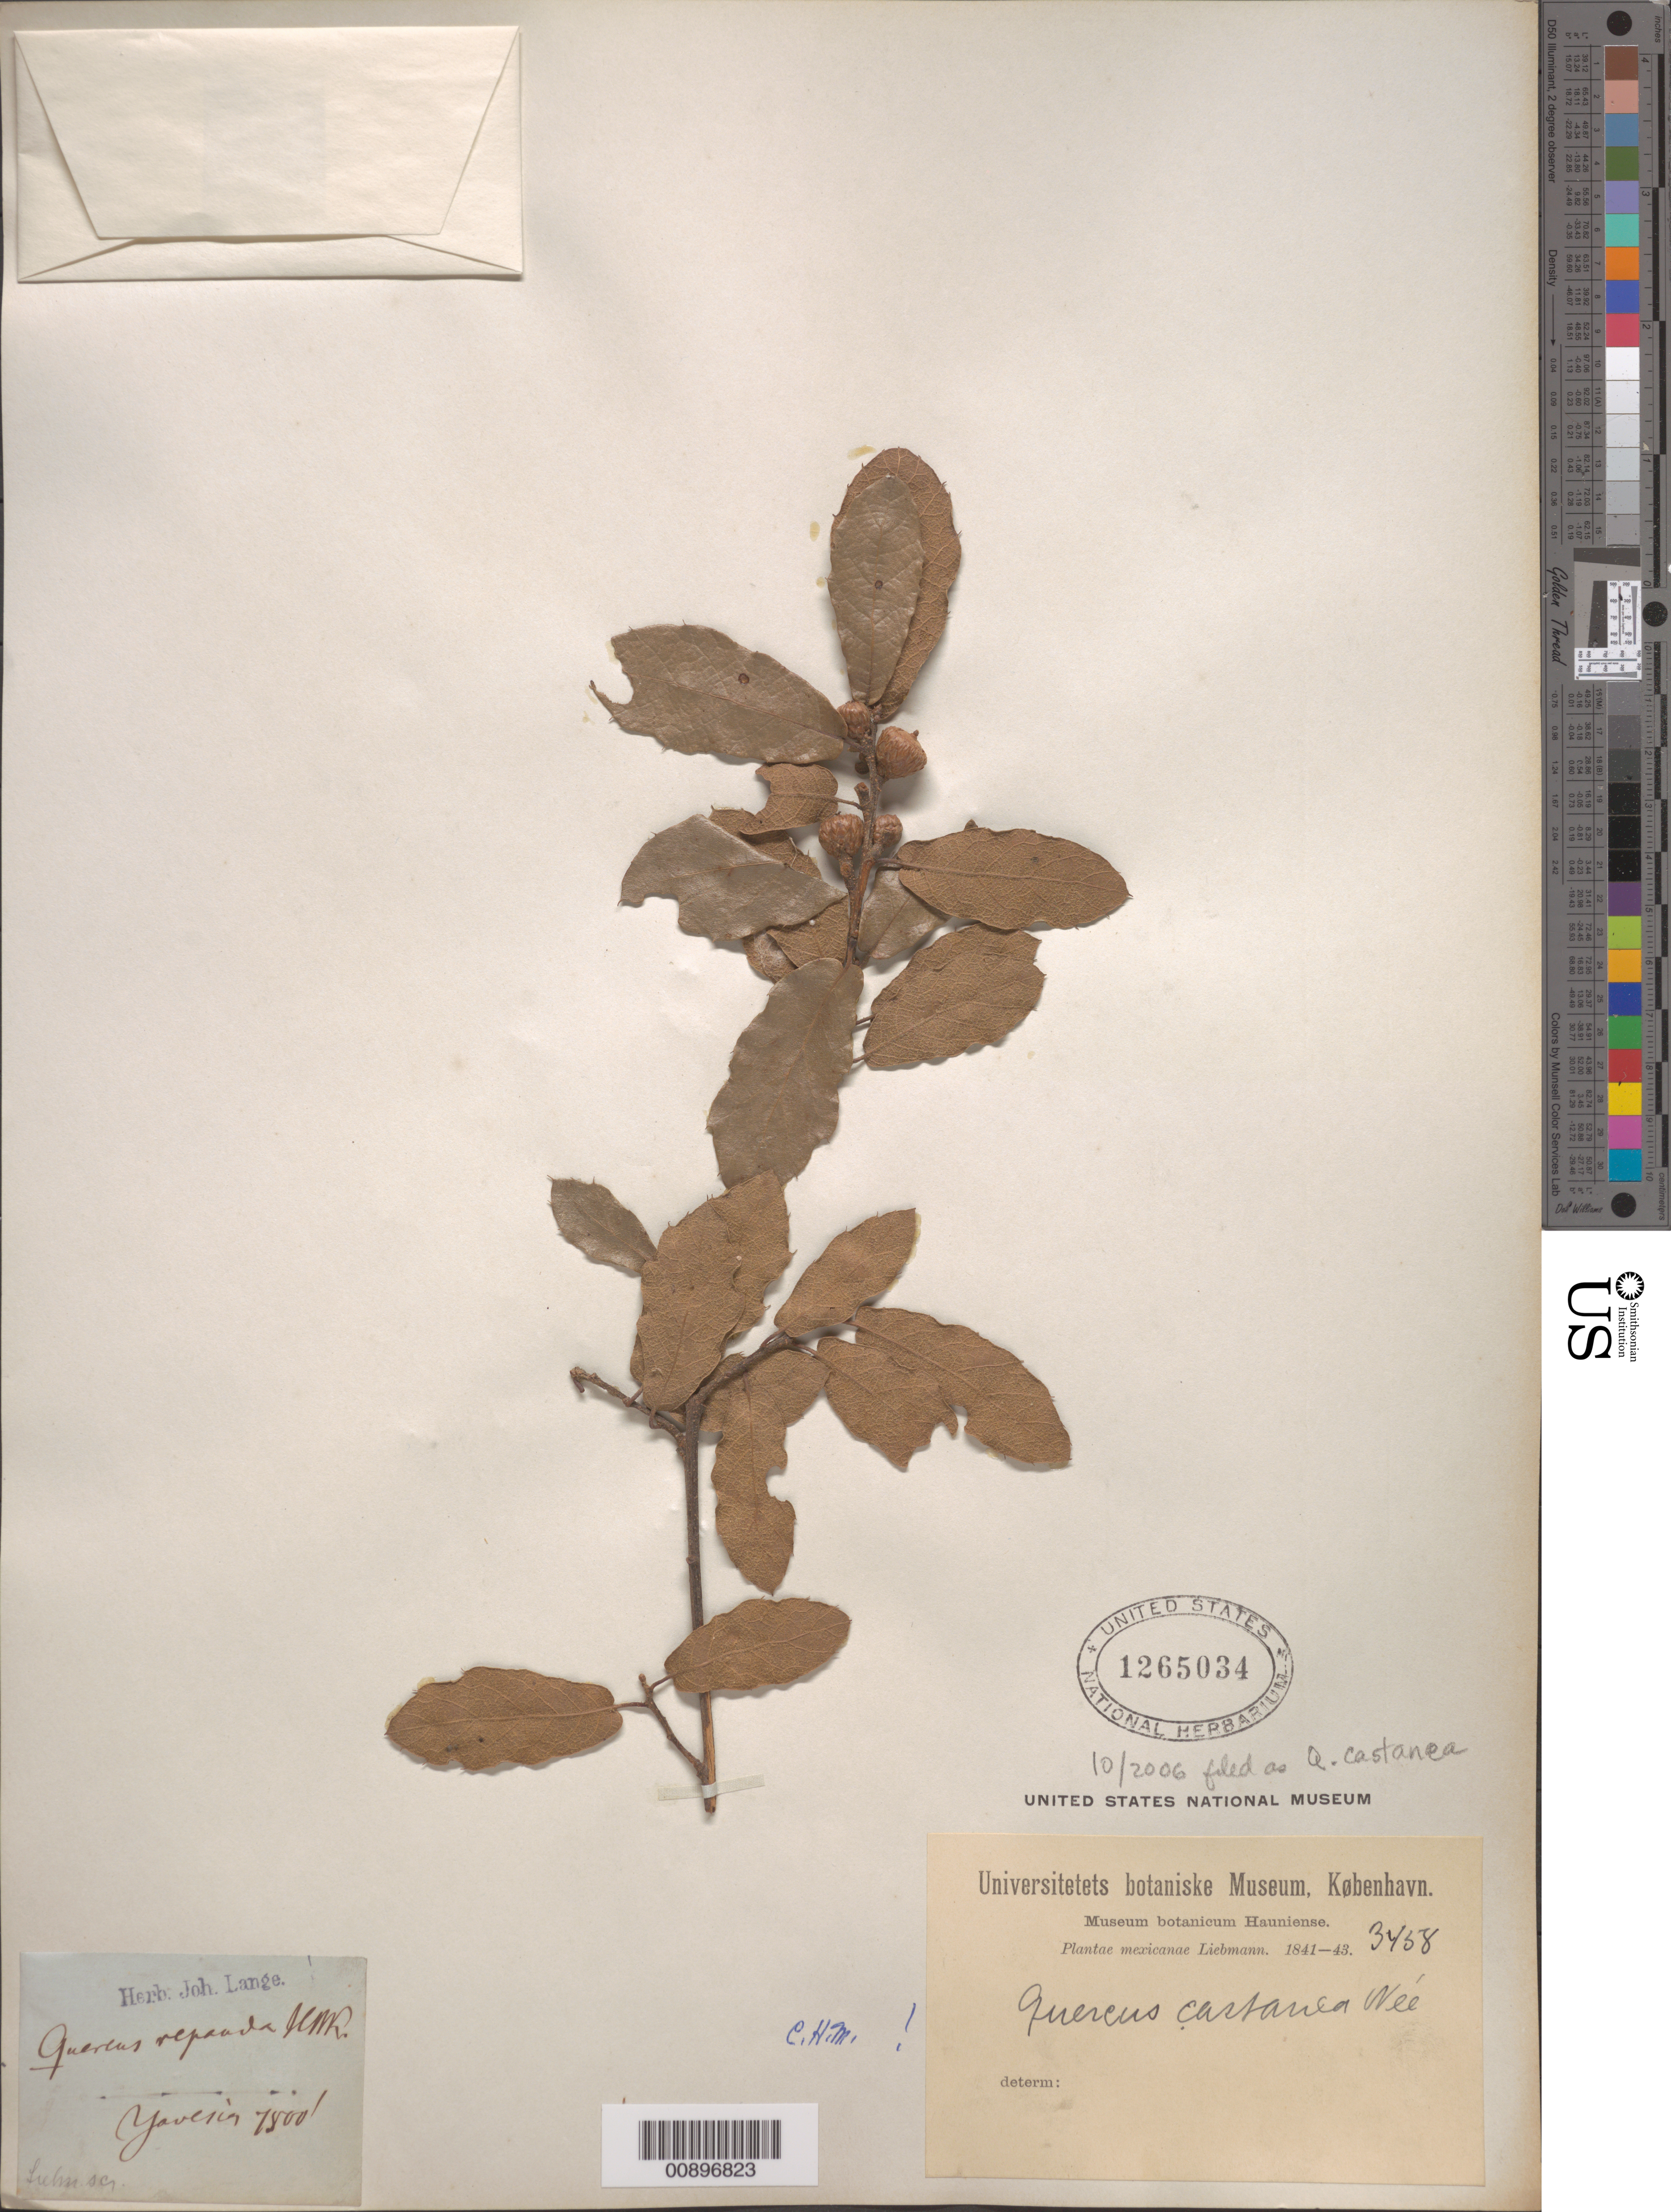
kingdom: Plantae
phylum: Tracheophyta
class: Magnoliopsida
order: Fagales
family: Fagaceae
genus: Quercus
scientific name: Quercus castanea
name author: Née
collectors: F. M. Liebmann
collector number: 3458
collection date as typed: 1841 to -- --- 1843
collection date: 1841/1843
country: Mexico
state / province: Oaxaca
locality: Yavesia, Oaxaca.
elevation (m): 2286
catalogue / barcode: US 1265034